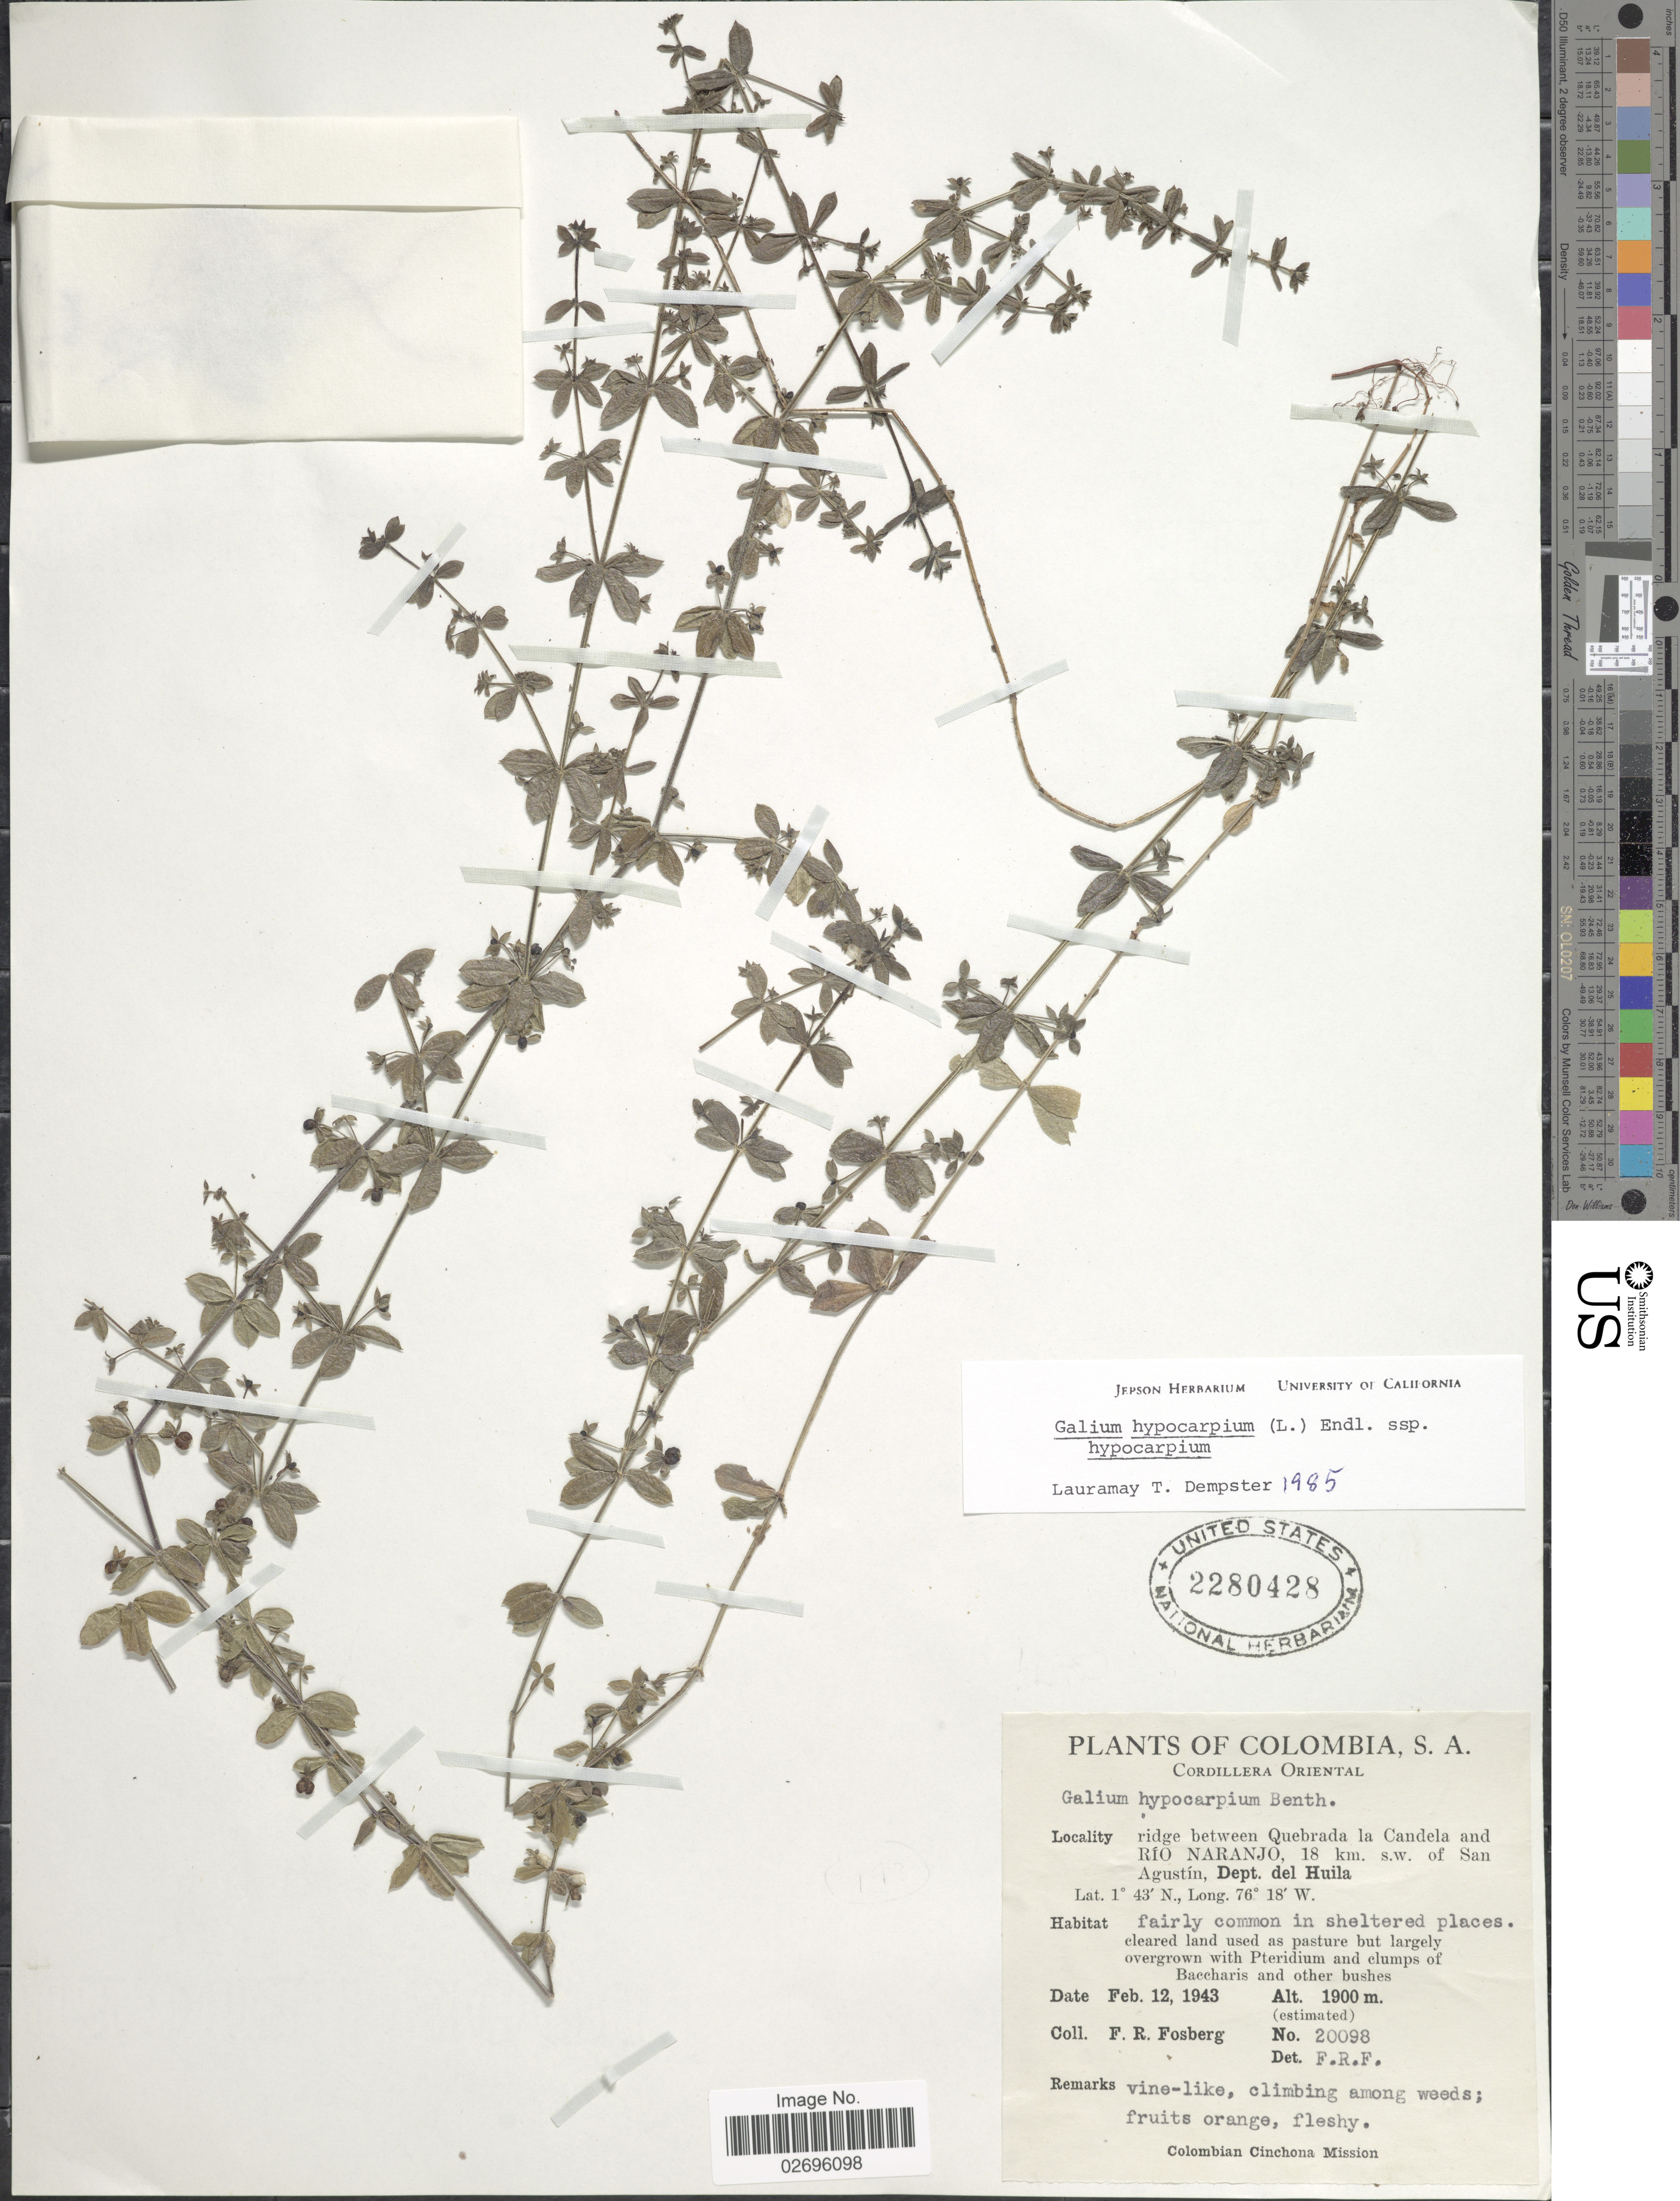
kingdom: Plantae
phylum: Tracheophyta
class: Magnoliopsida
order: Gentianales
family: Rubiaceae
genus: Galium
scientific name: Galium hypocarpium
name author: (L.) Endl. ex Griseb.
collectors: F. R. Fosberg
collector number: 20098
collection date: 1943-02-12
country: Colombia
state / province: Huila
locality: Cordillera Oriental. Ridge between Quebrada la Candela and Río Naranjo, 18 km. s.w. of San Agustín, Dept. del Huila.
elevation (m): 1900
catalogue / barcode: US 2280428